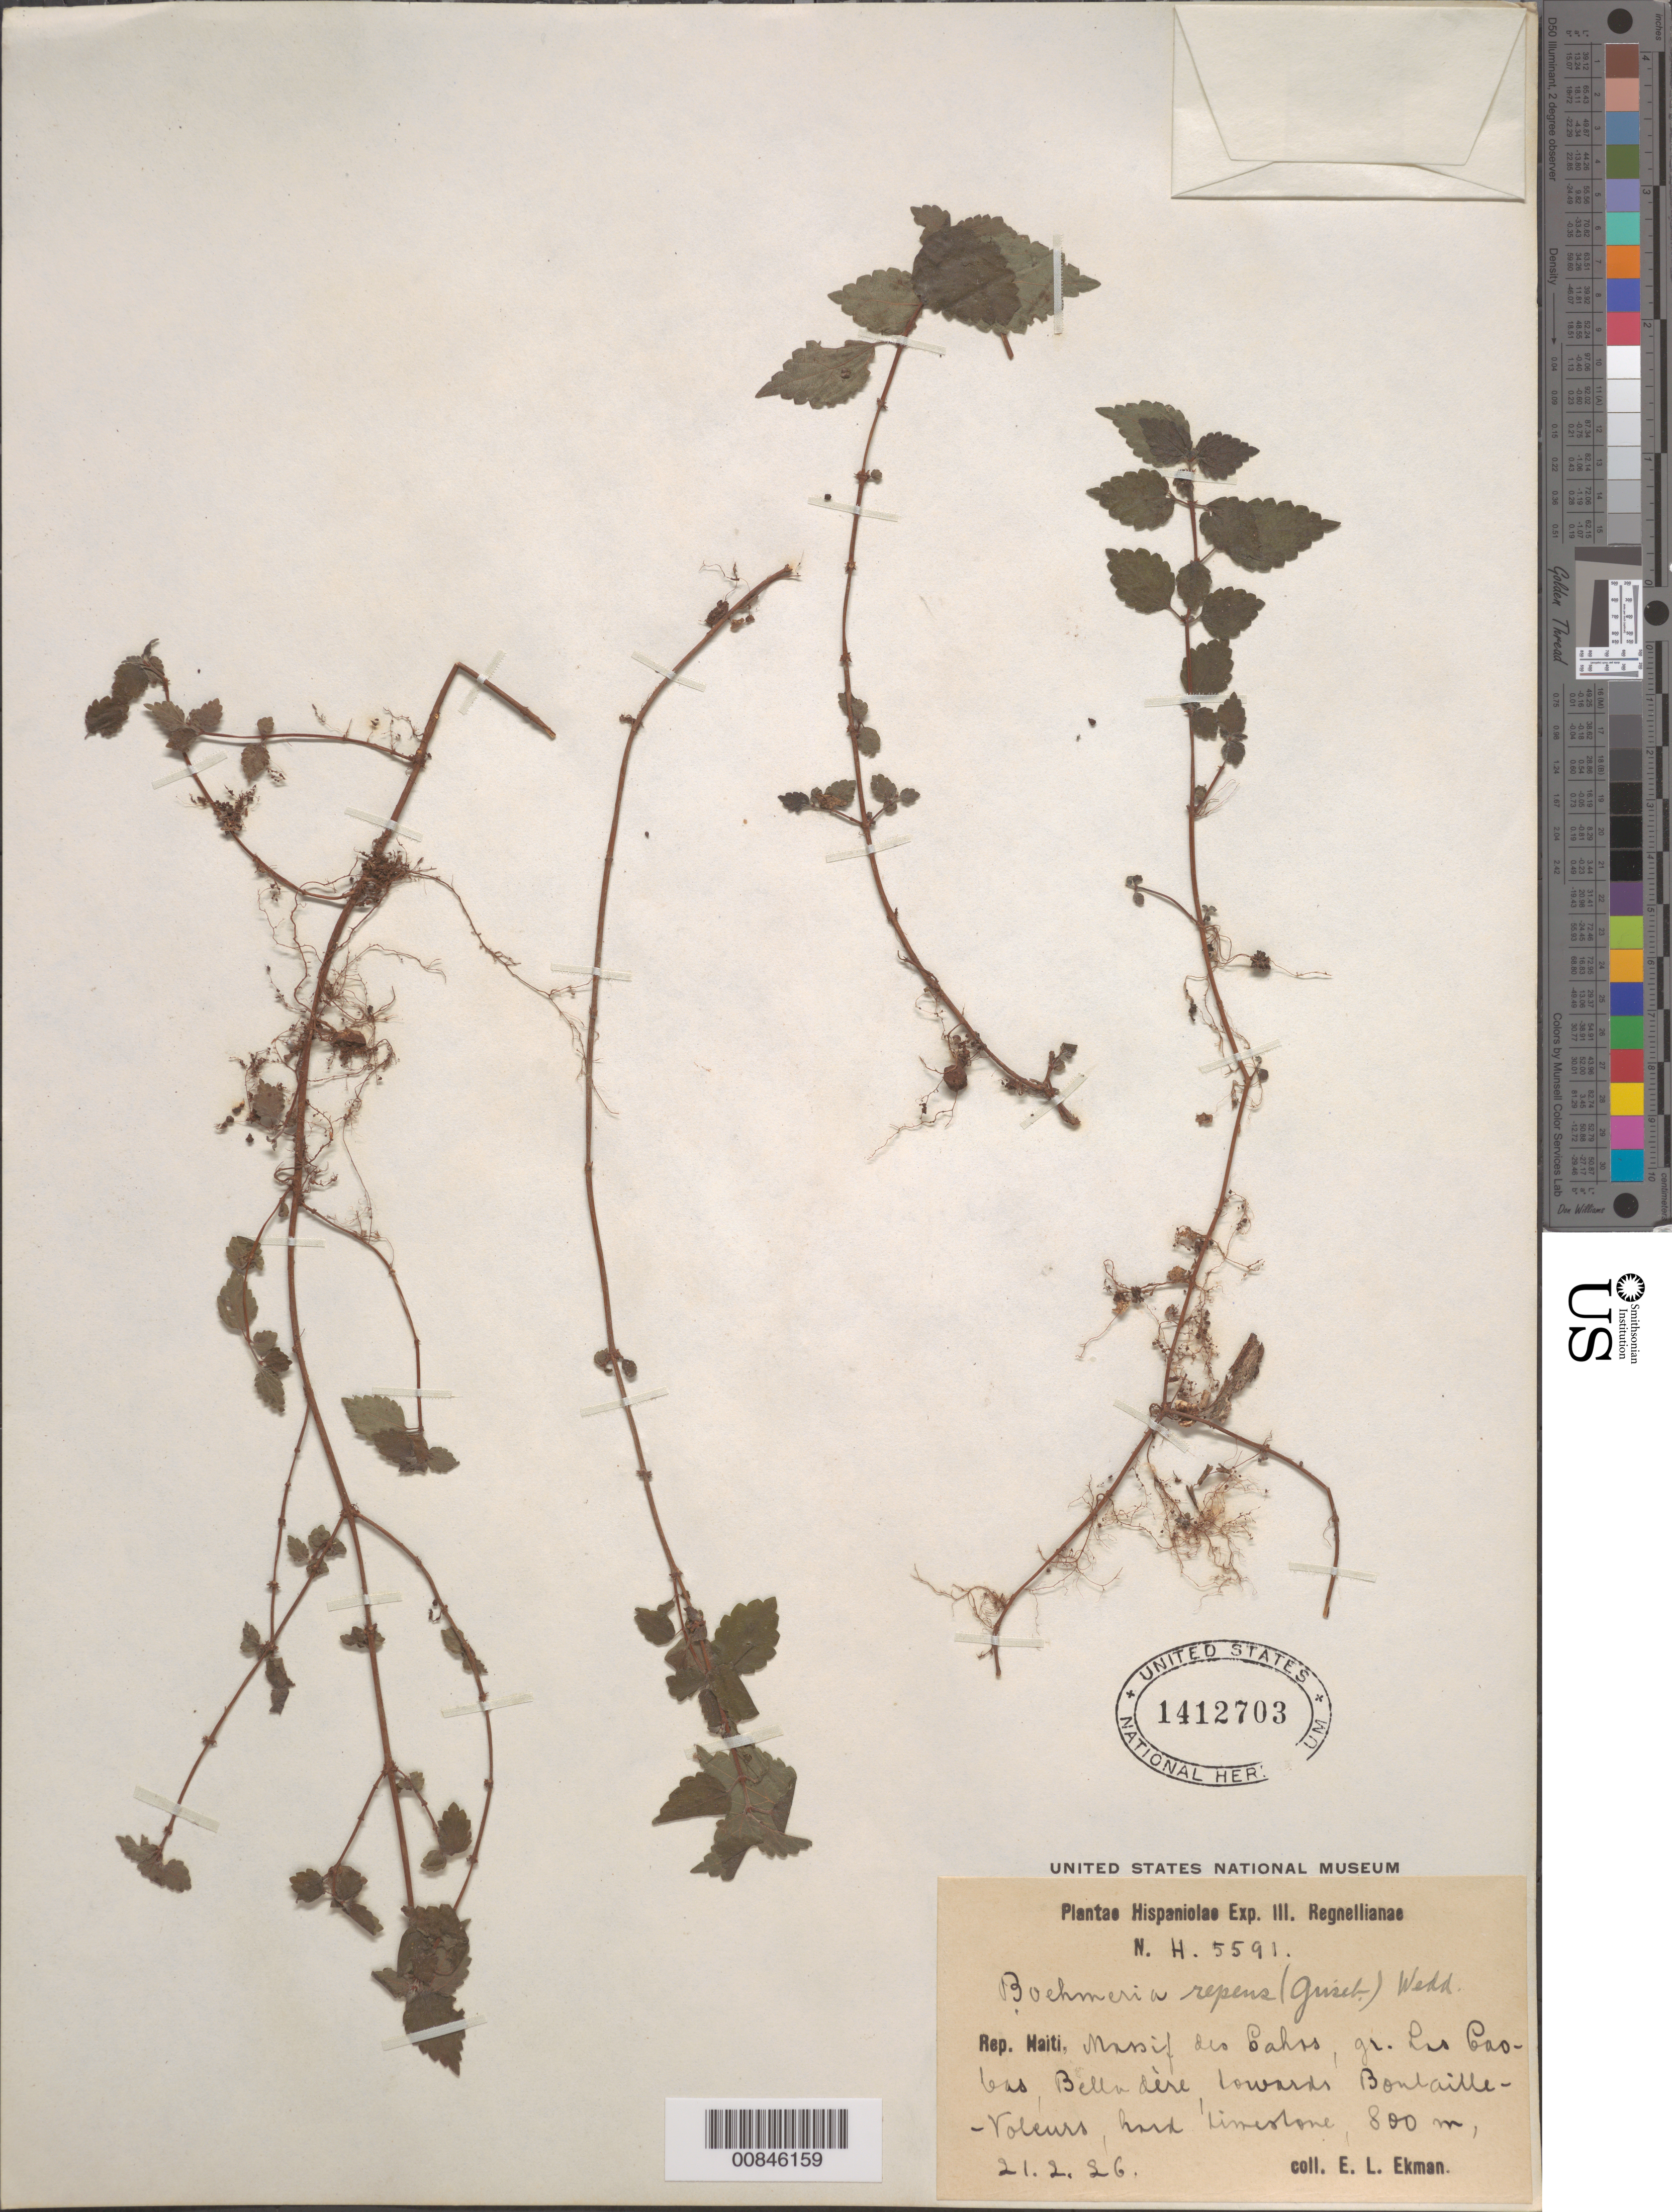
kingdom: Plantae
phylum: Tracheophyta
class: Magnoliopsida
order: Rosales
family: Urticaceae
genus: Boehmeria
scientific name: Boehmeria repens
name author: (Griseb.) Wedd.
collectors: E. L. Ekman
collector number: H 5591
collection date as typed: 21 Feb 1926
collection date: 1926-02-21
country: Haiti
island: Hispaniola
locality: Massif des Cahos, gr. Las Caobas, Belladère, towards Boutaille-Valeurs.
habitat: Hard limestone.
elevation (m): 800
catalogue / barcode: US 1412703